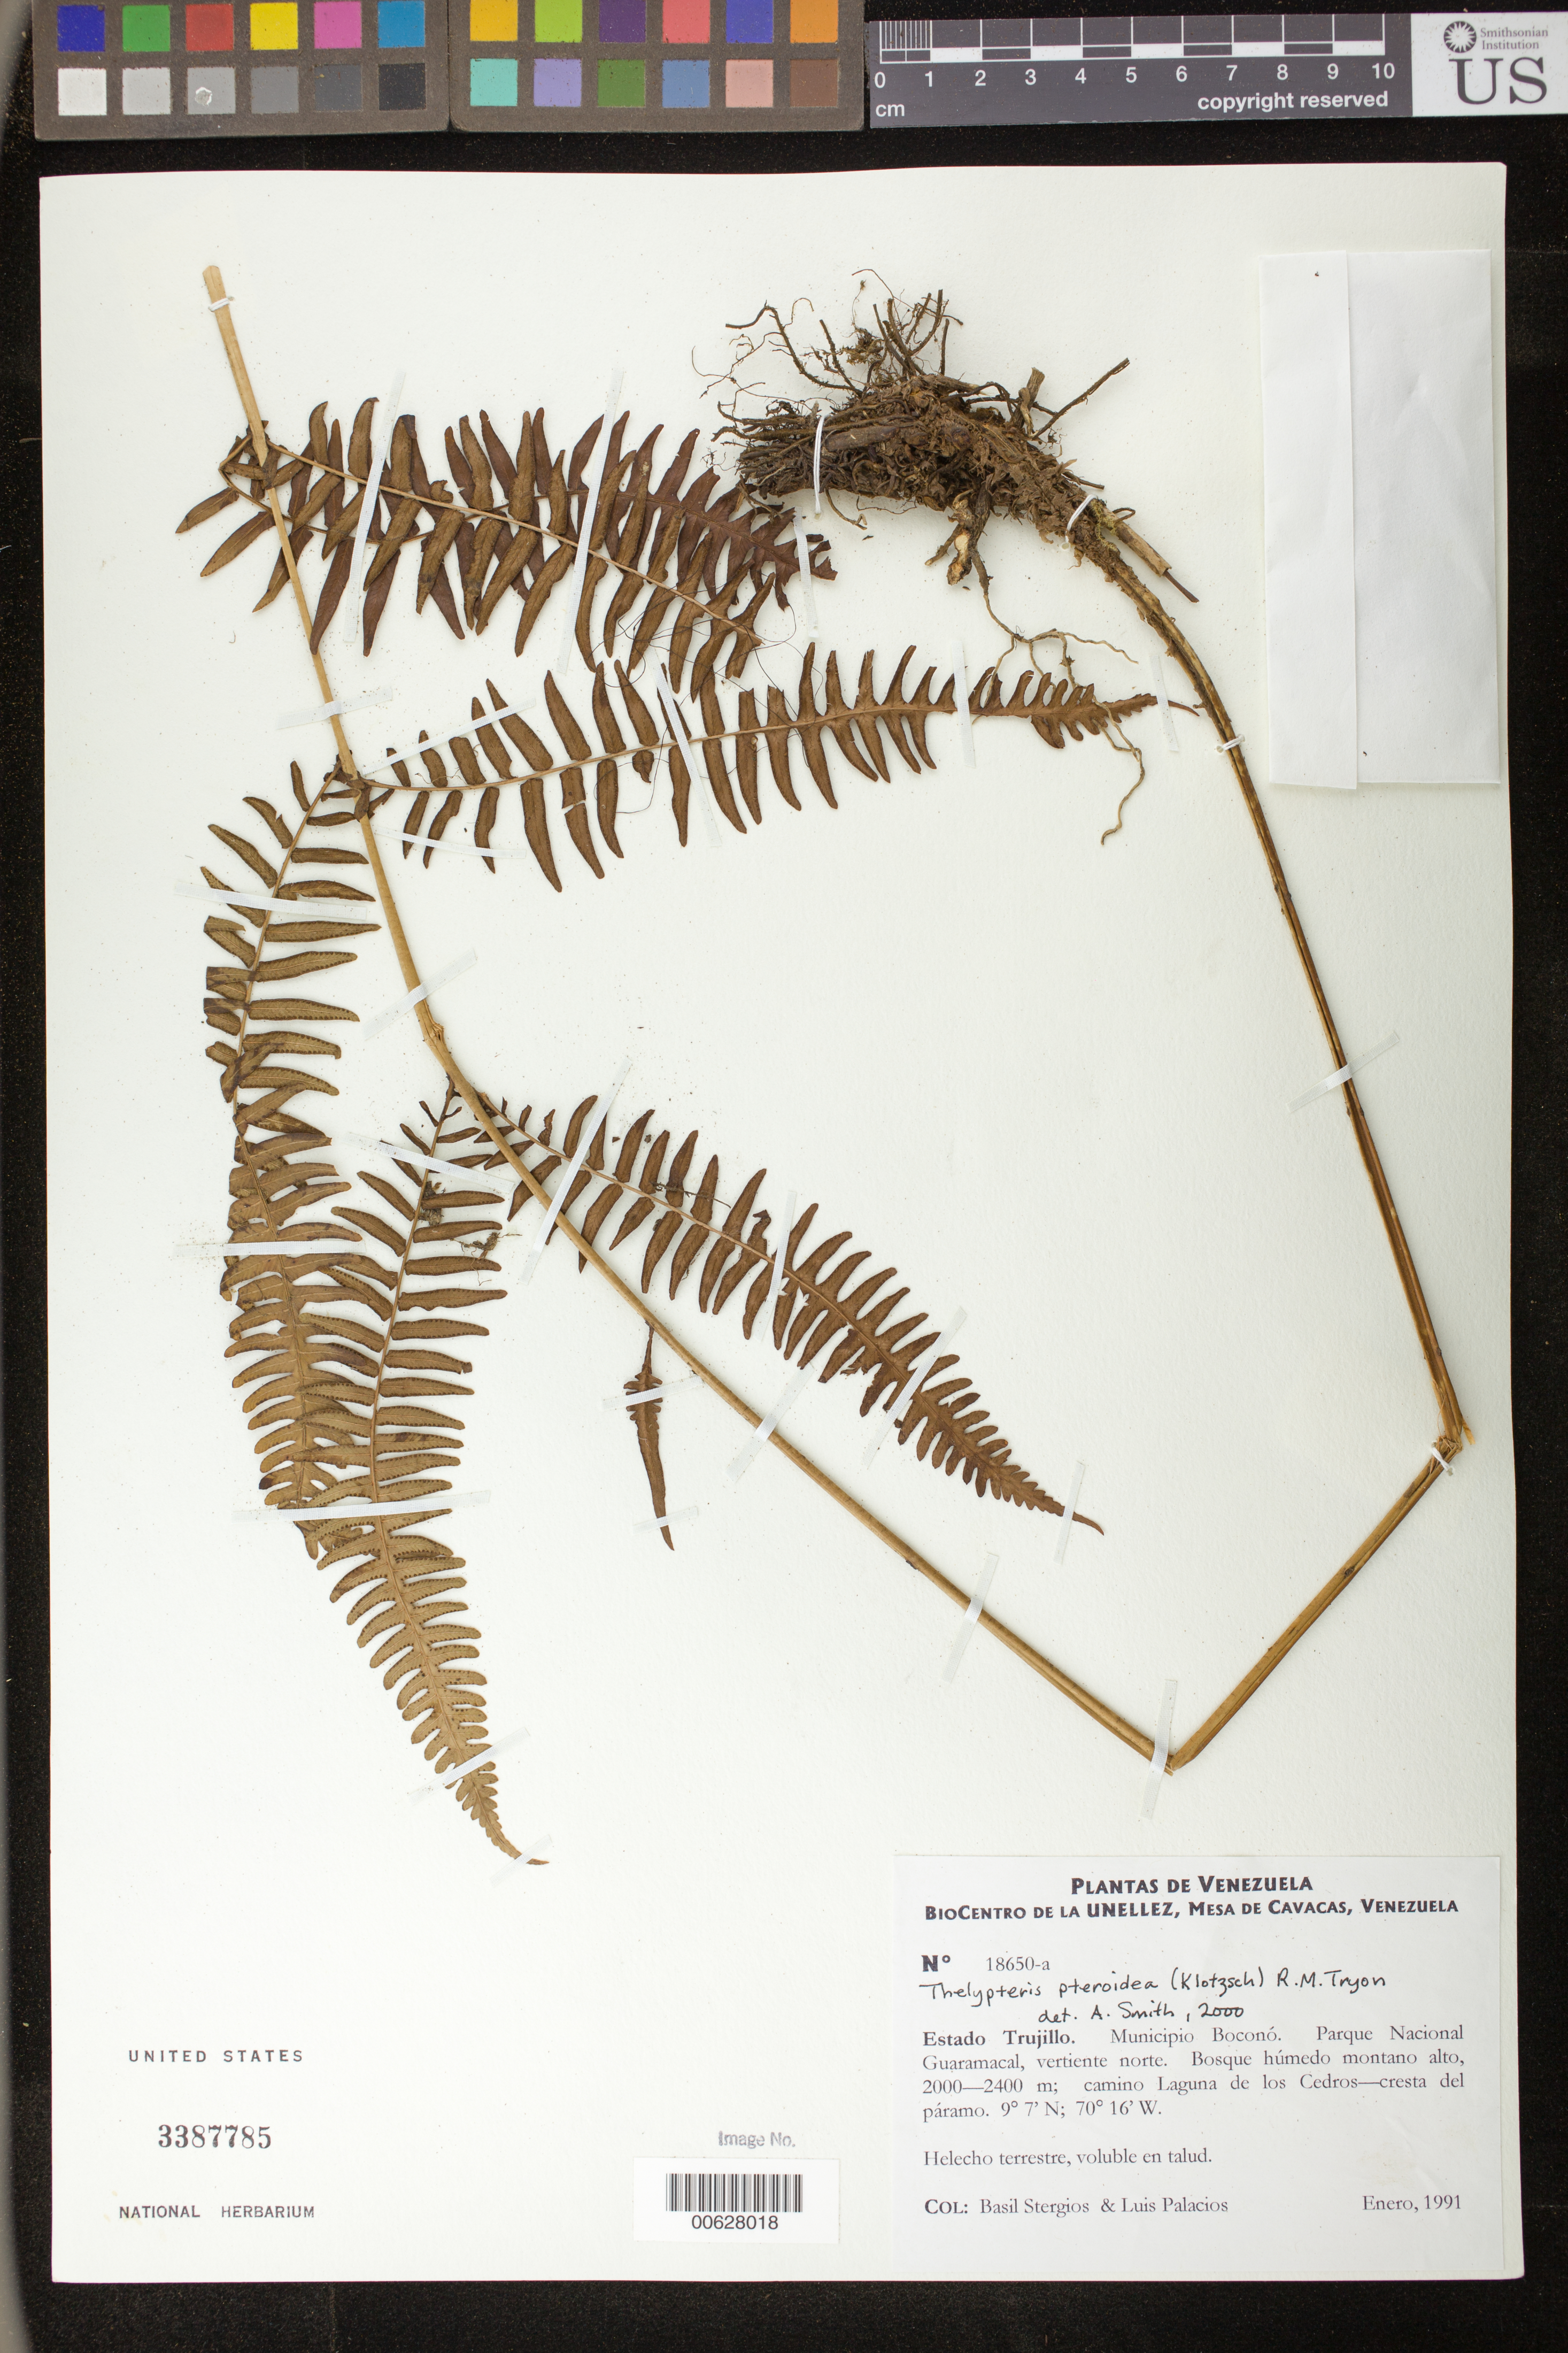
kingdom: Plantae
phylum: Tracheophyta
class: Polypodiopsida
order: Polypodiales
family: Thelypteridaceae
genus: Thelypteris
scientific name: Thelypteris pteroidea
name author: (Klotzsch) R.M. Tryon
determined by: Smith, Alan R., (UC)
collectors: B. G. Stergios & L. Palacios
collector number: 18650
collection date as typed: Jan 1991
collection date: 1991-01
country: Venezuela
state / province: Trujillo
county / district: Boconó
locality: Parque Nacional Guaramacal, vertiente N, camino laguna de los Cedros-cresta del páramo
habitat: Bosque húmedo montano alto.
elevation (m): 2000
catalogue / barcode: US 3387785